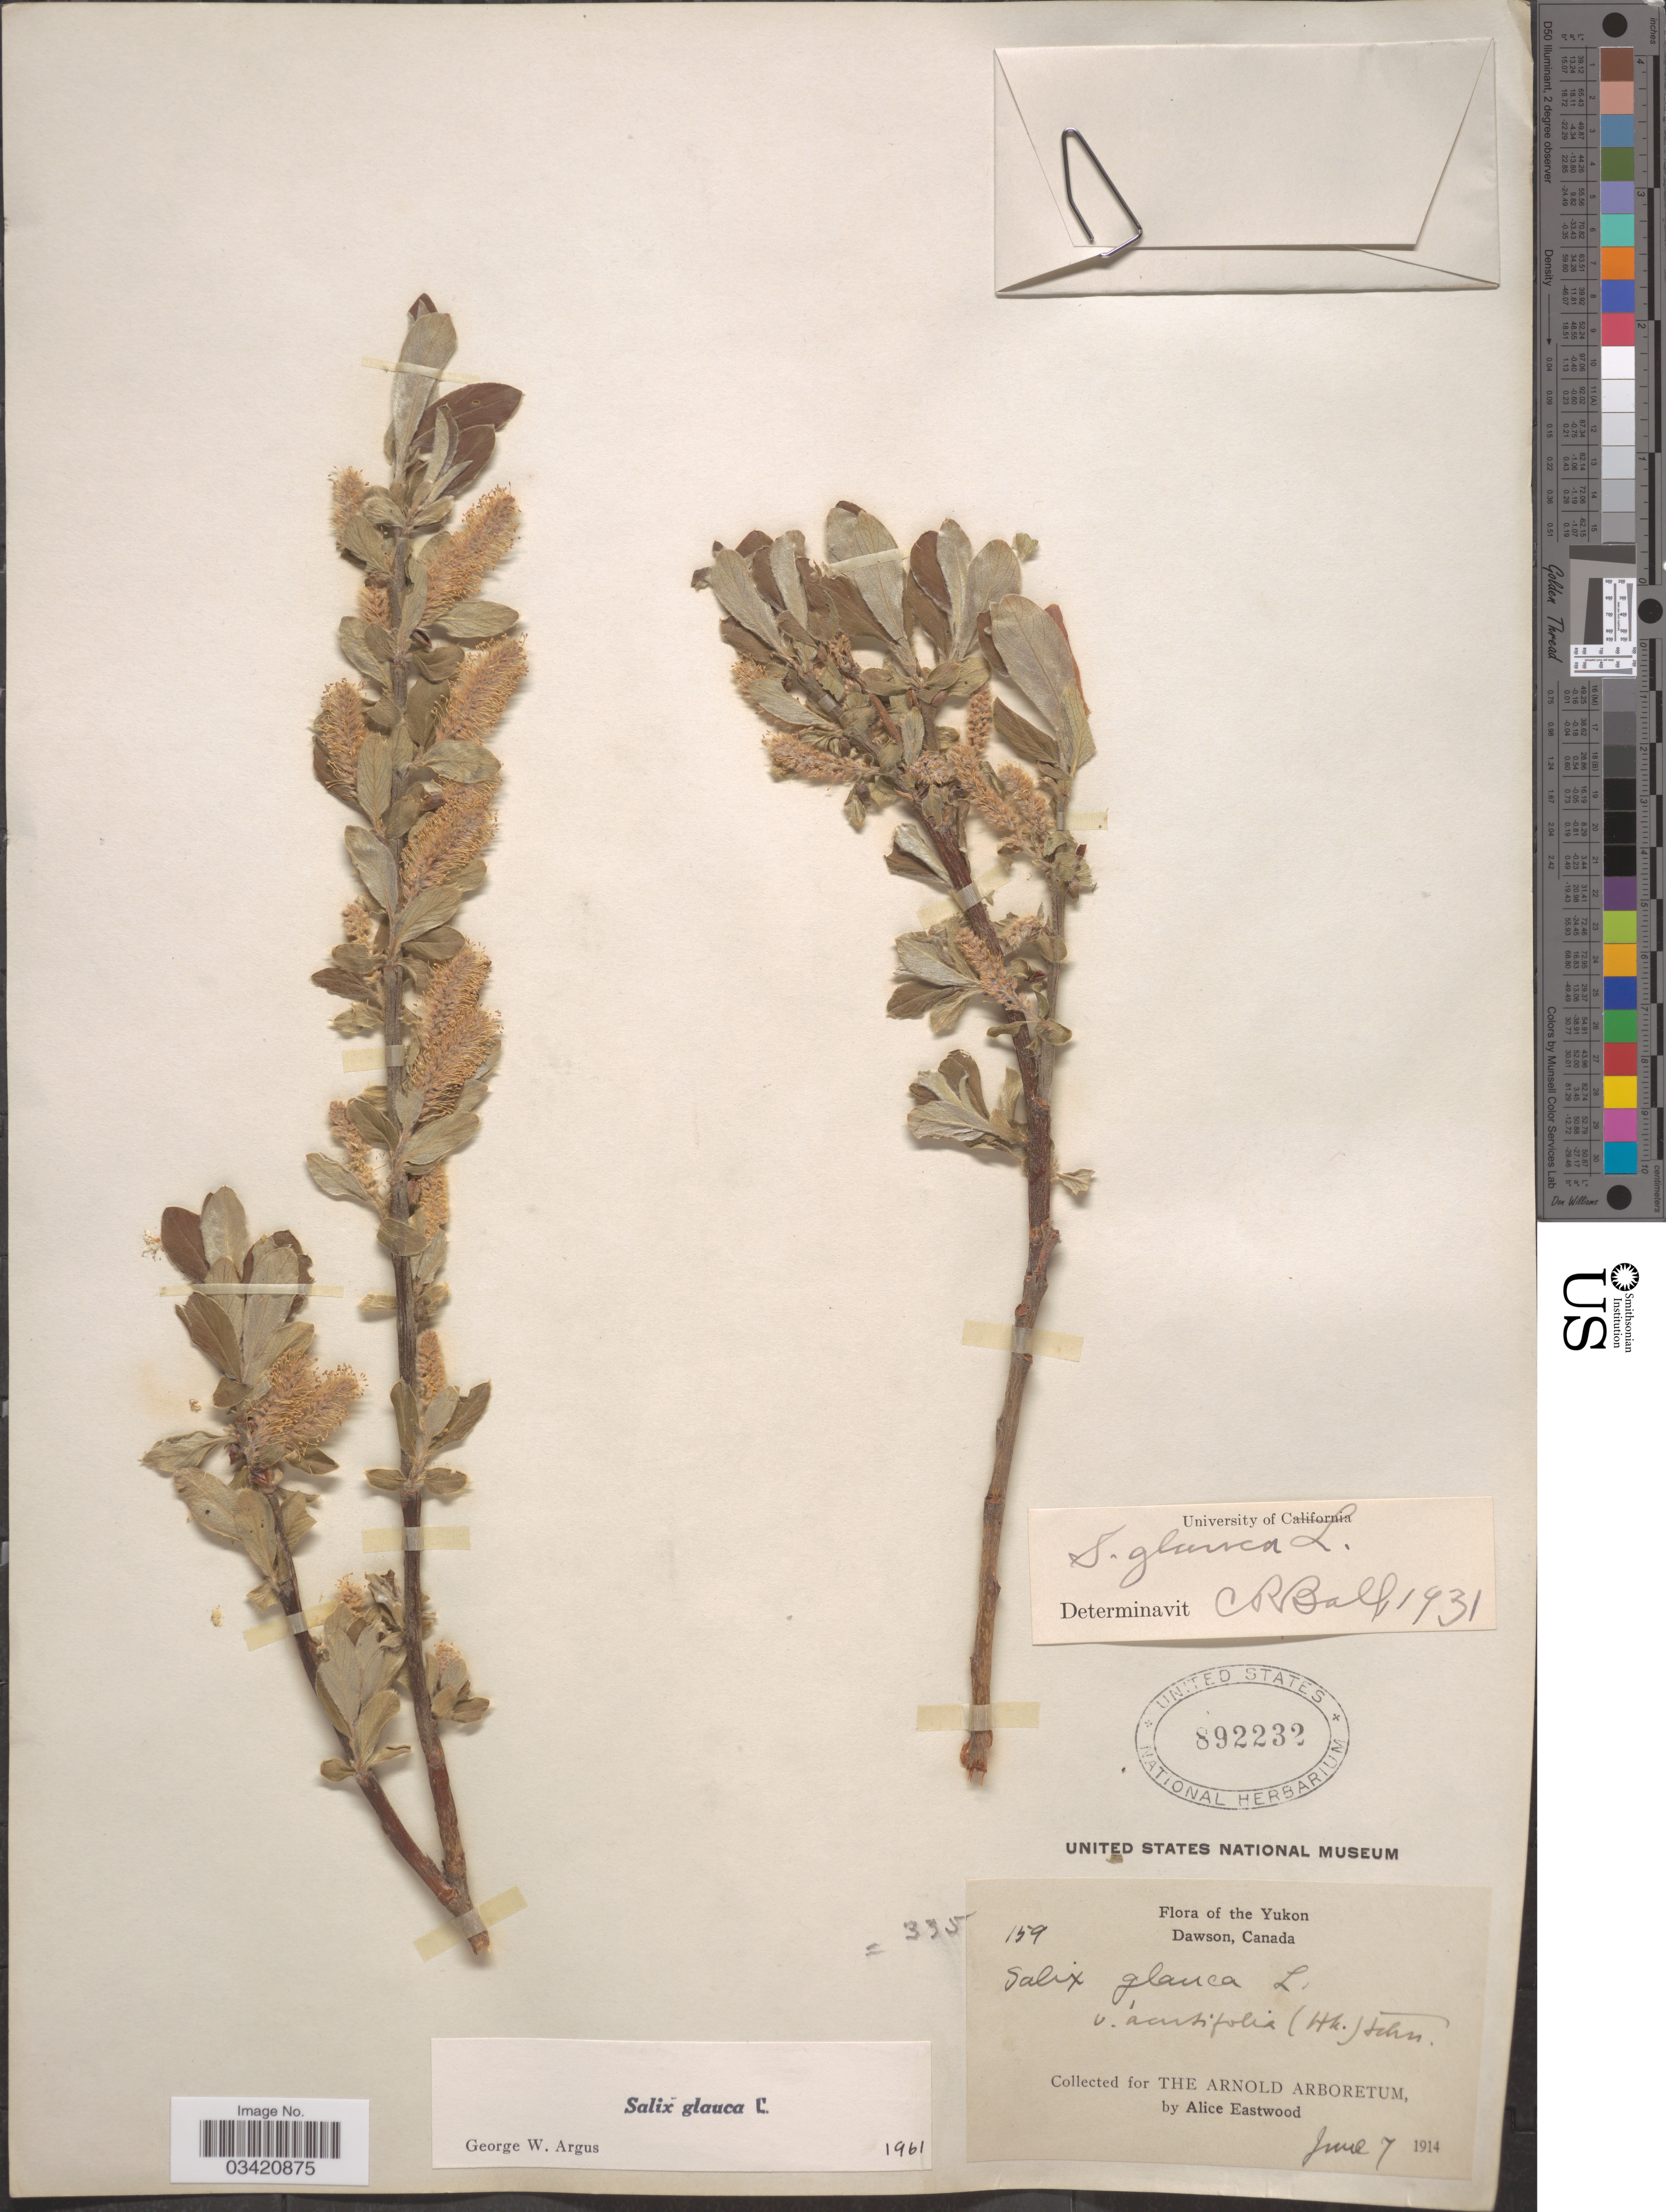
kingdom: Plantae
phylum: Tracheophyta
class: Magnoliopsida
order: Malpighiales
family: Salicaceae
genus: Salix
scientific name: Salix glauca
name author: L.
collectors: A. Eastwood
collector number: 159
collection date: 1914-06-07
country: Canada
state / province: Yukon Territory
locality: Yukon. Dawson.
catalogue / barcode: US 892232